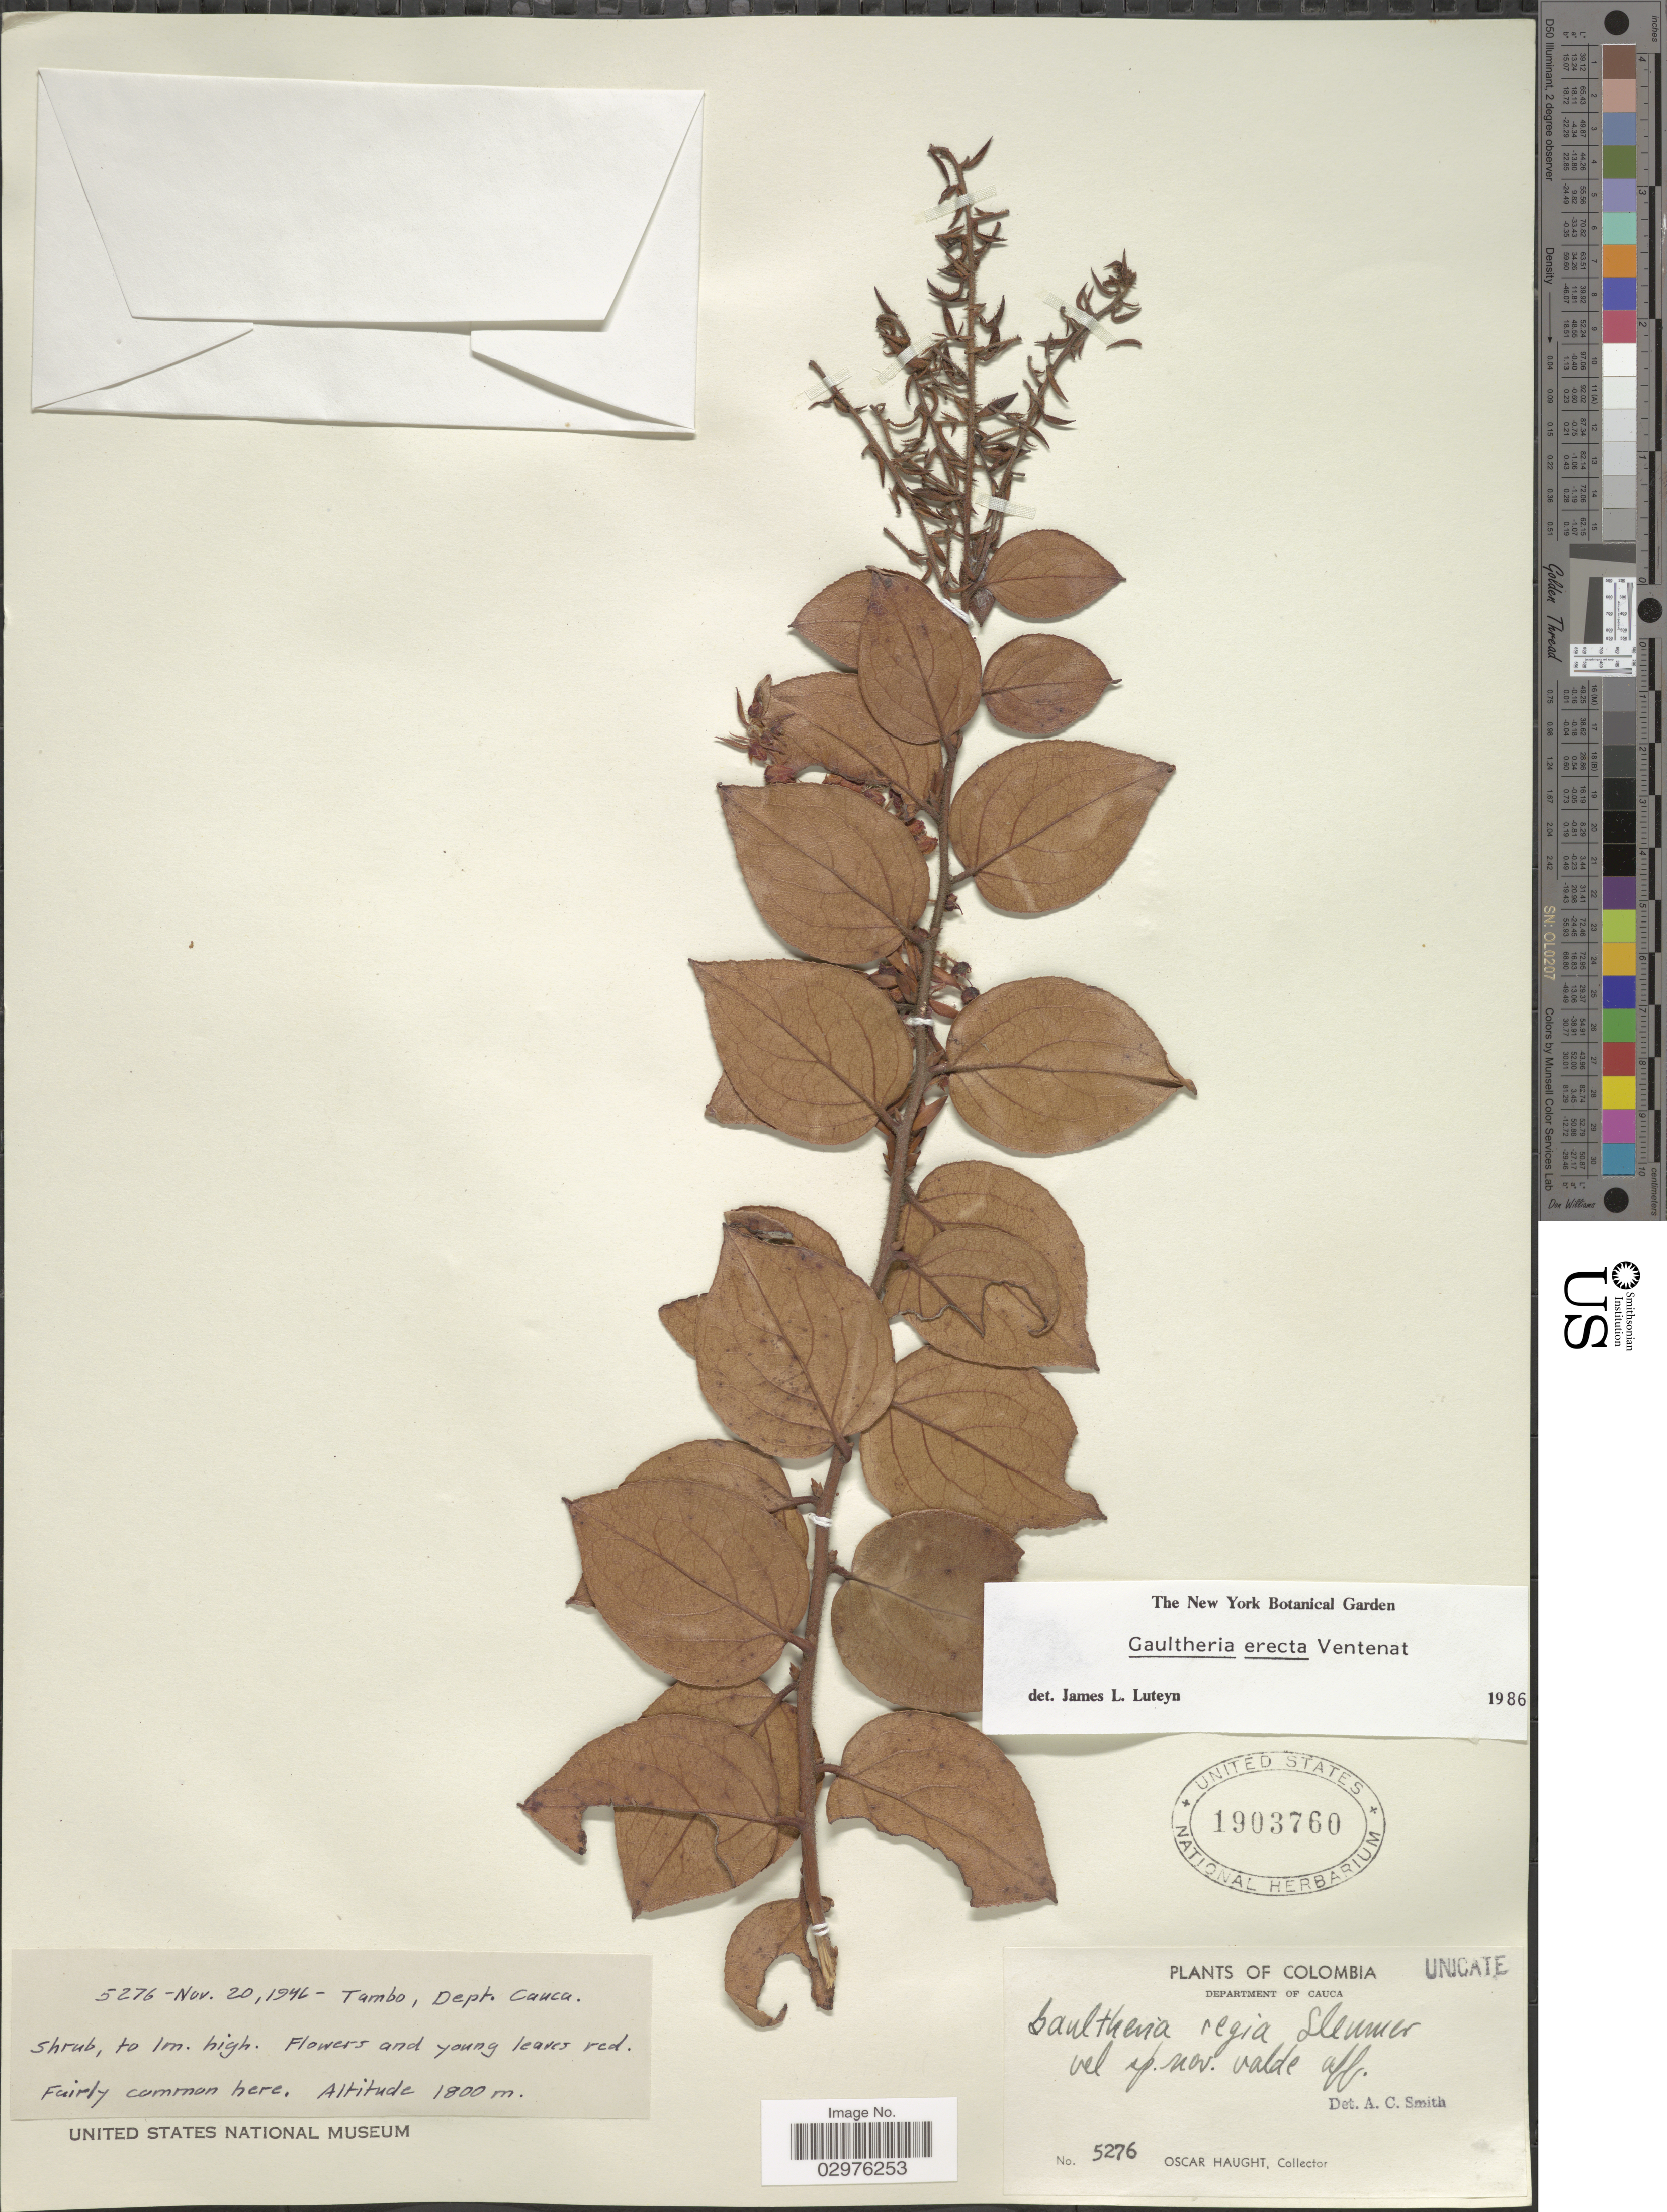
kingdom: Plantae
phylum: Tracheophyta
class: Magnoliopsida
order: Ericales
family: Ericaceae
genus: Gaultheria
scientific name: Gaultheria erecta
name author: Vent.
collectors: O. L. Haught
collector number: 5276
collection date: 1946-11-20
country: Colombia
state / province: Cauca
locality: Department of Cauca. Tambo.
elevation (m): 1800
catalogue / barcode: US 1903760